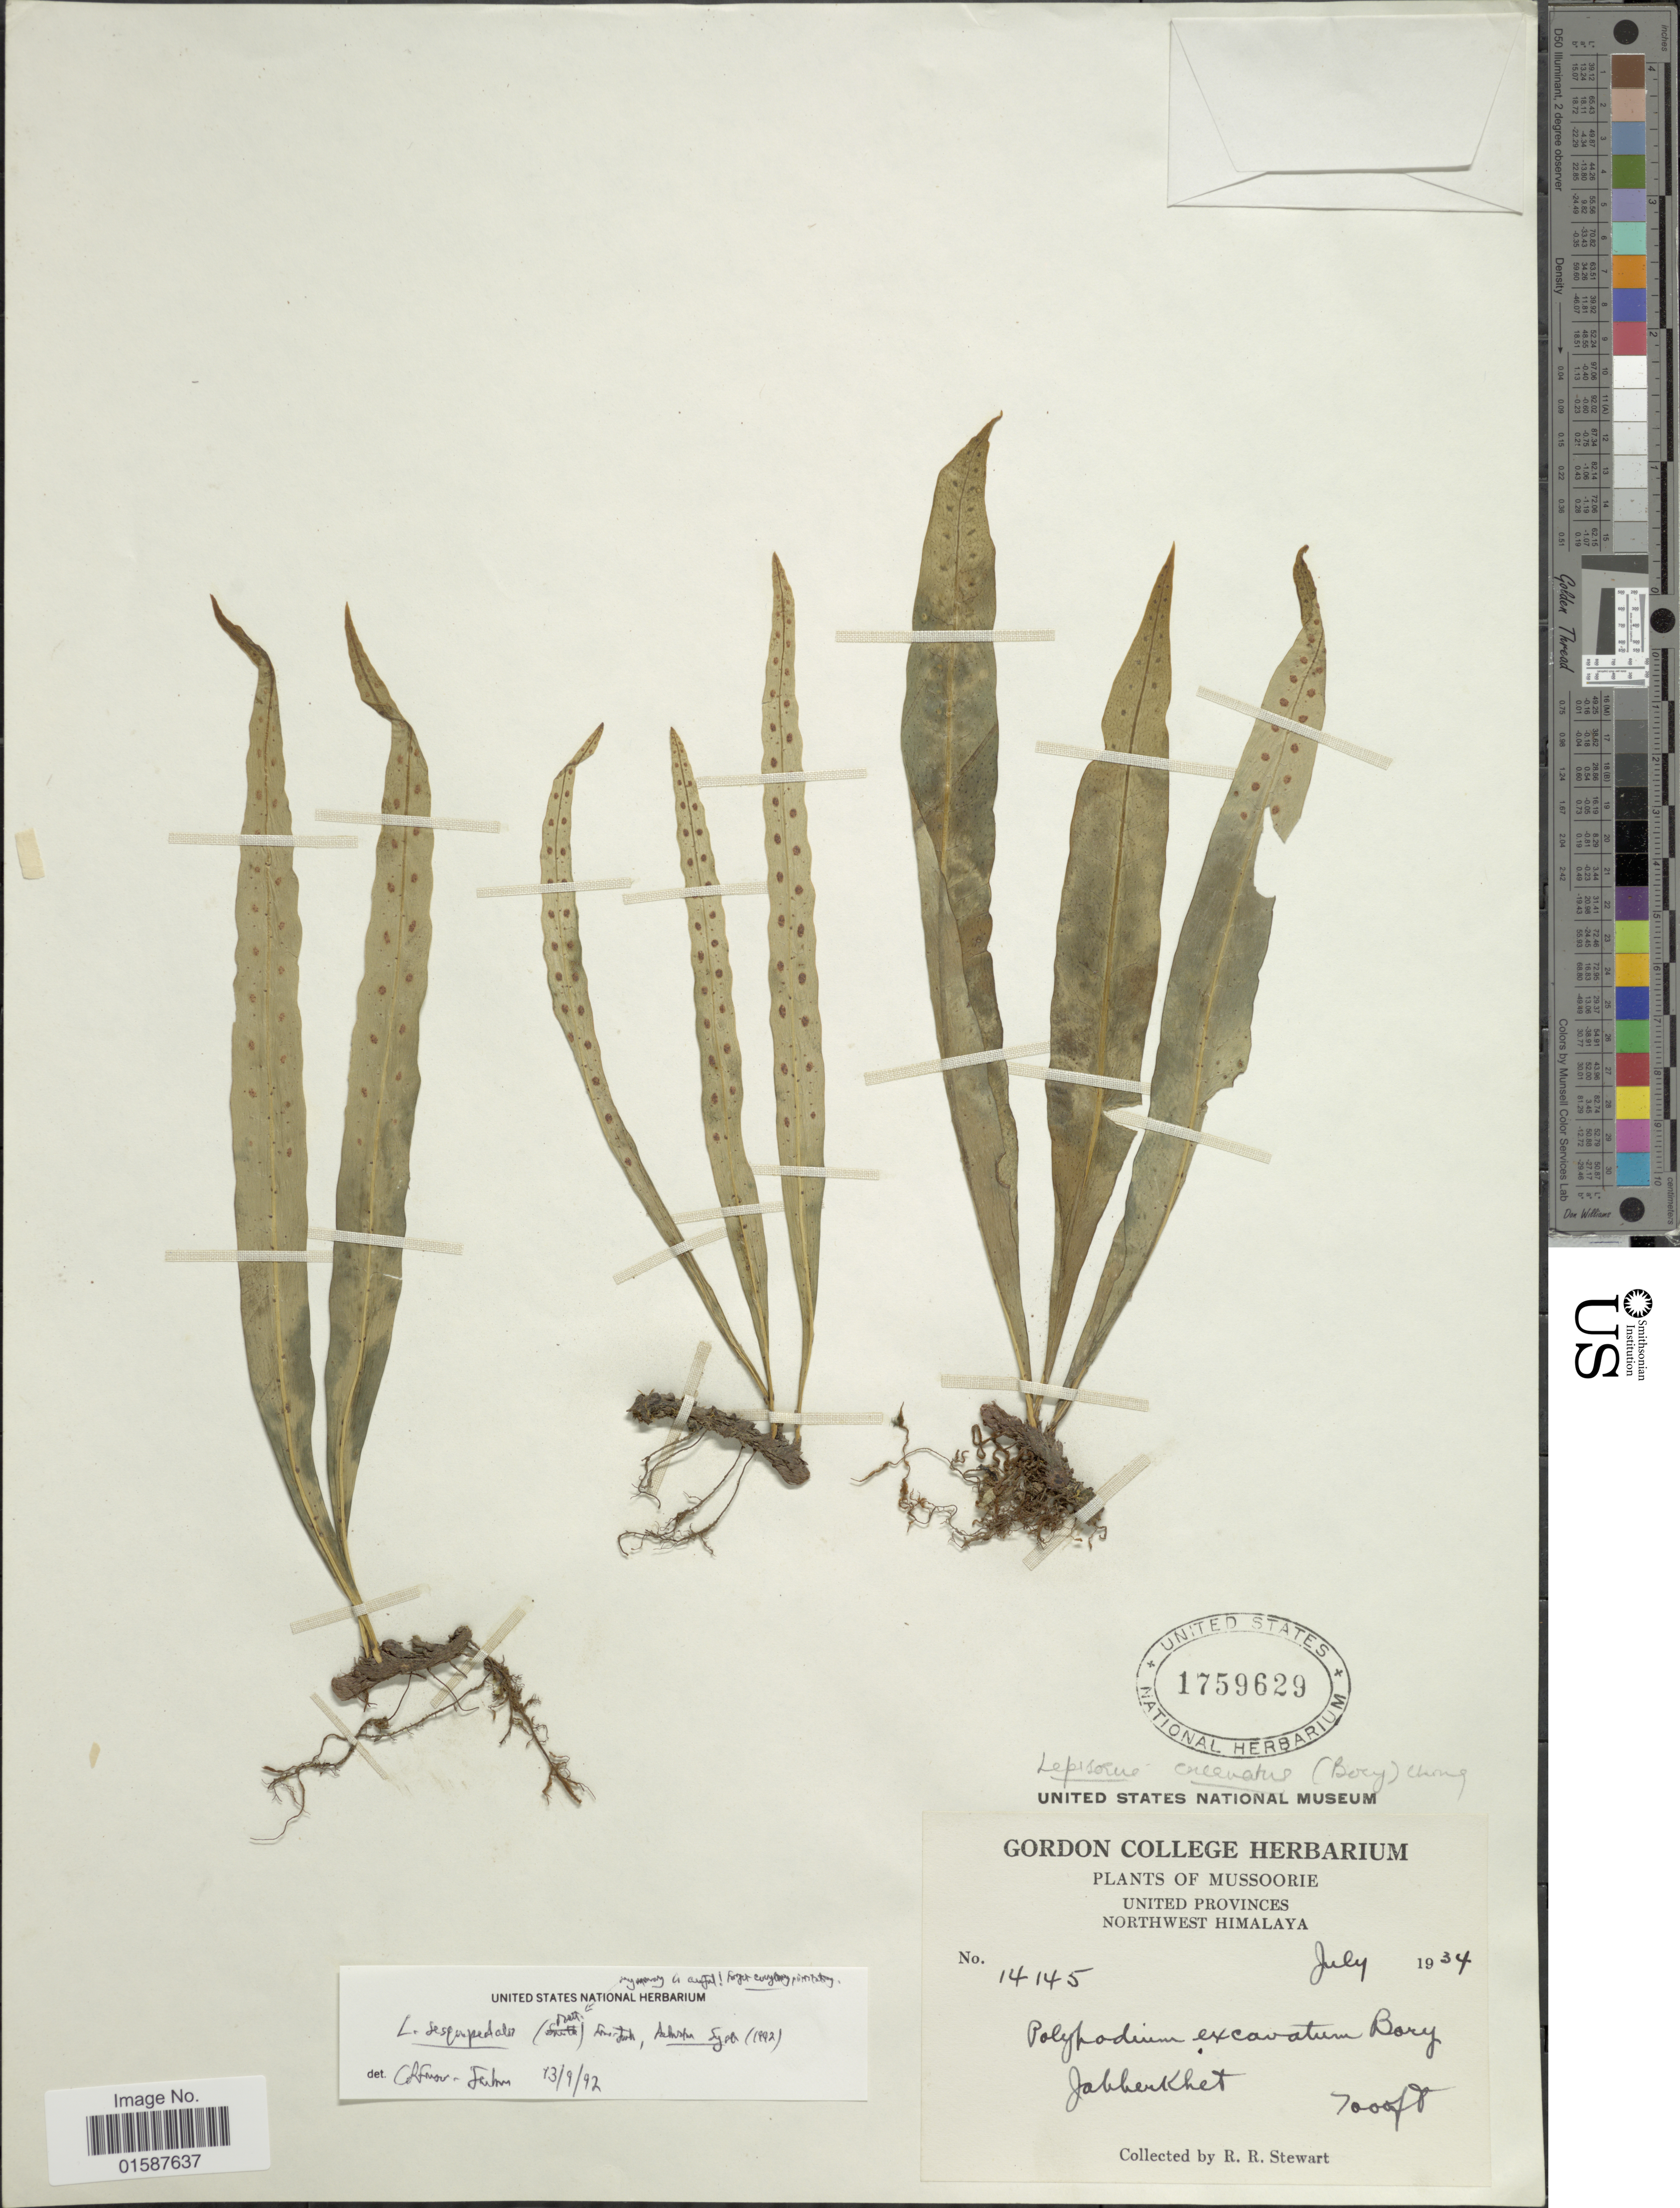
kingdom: Plantae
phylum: Tracheophyta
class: Polypodiopsida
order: Polypodiales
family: Polypodiaceae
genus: Lepisorus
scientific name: Lepisorus excavatus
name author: (Bory ex Willd.) Ching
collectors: R. R. Stewart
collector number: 14145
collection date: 1934-07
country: India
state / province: Uttarakhand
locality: Mussoorie, United Provinces, Northwest Himalaya, Jabbarkhet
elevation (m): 2134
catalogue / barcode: US 1759629